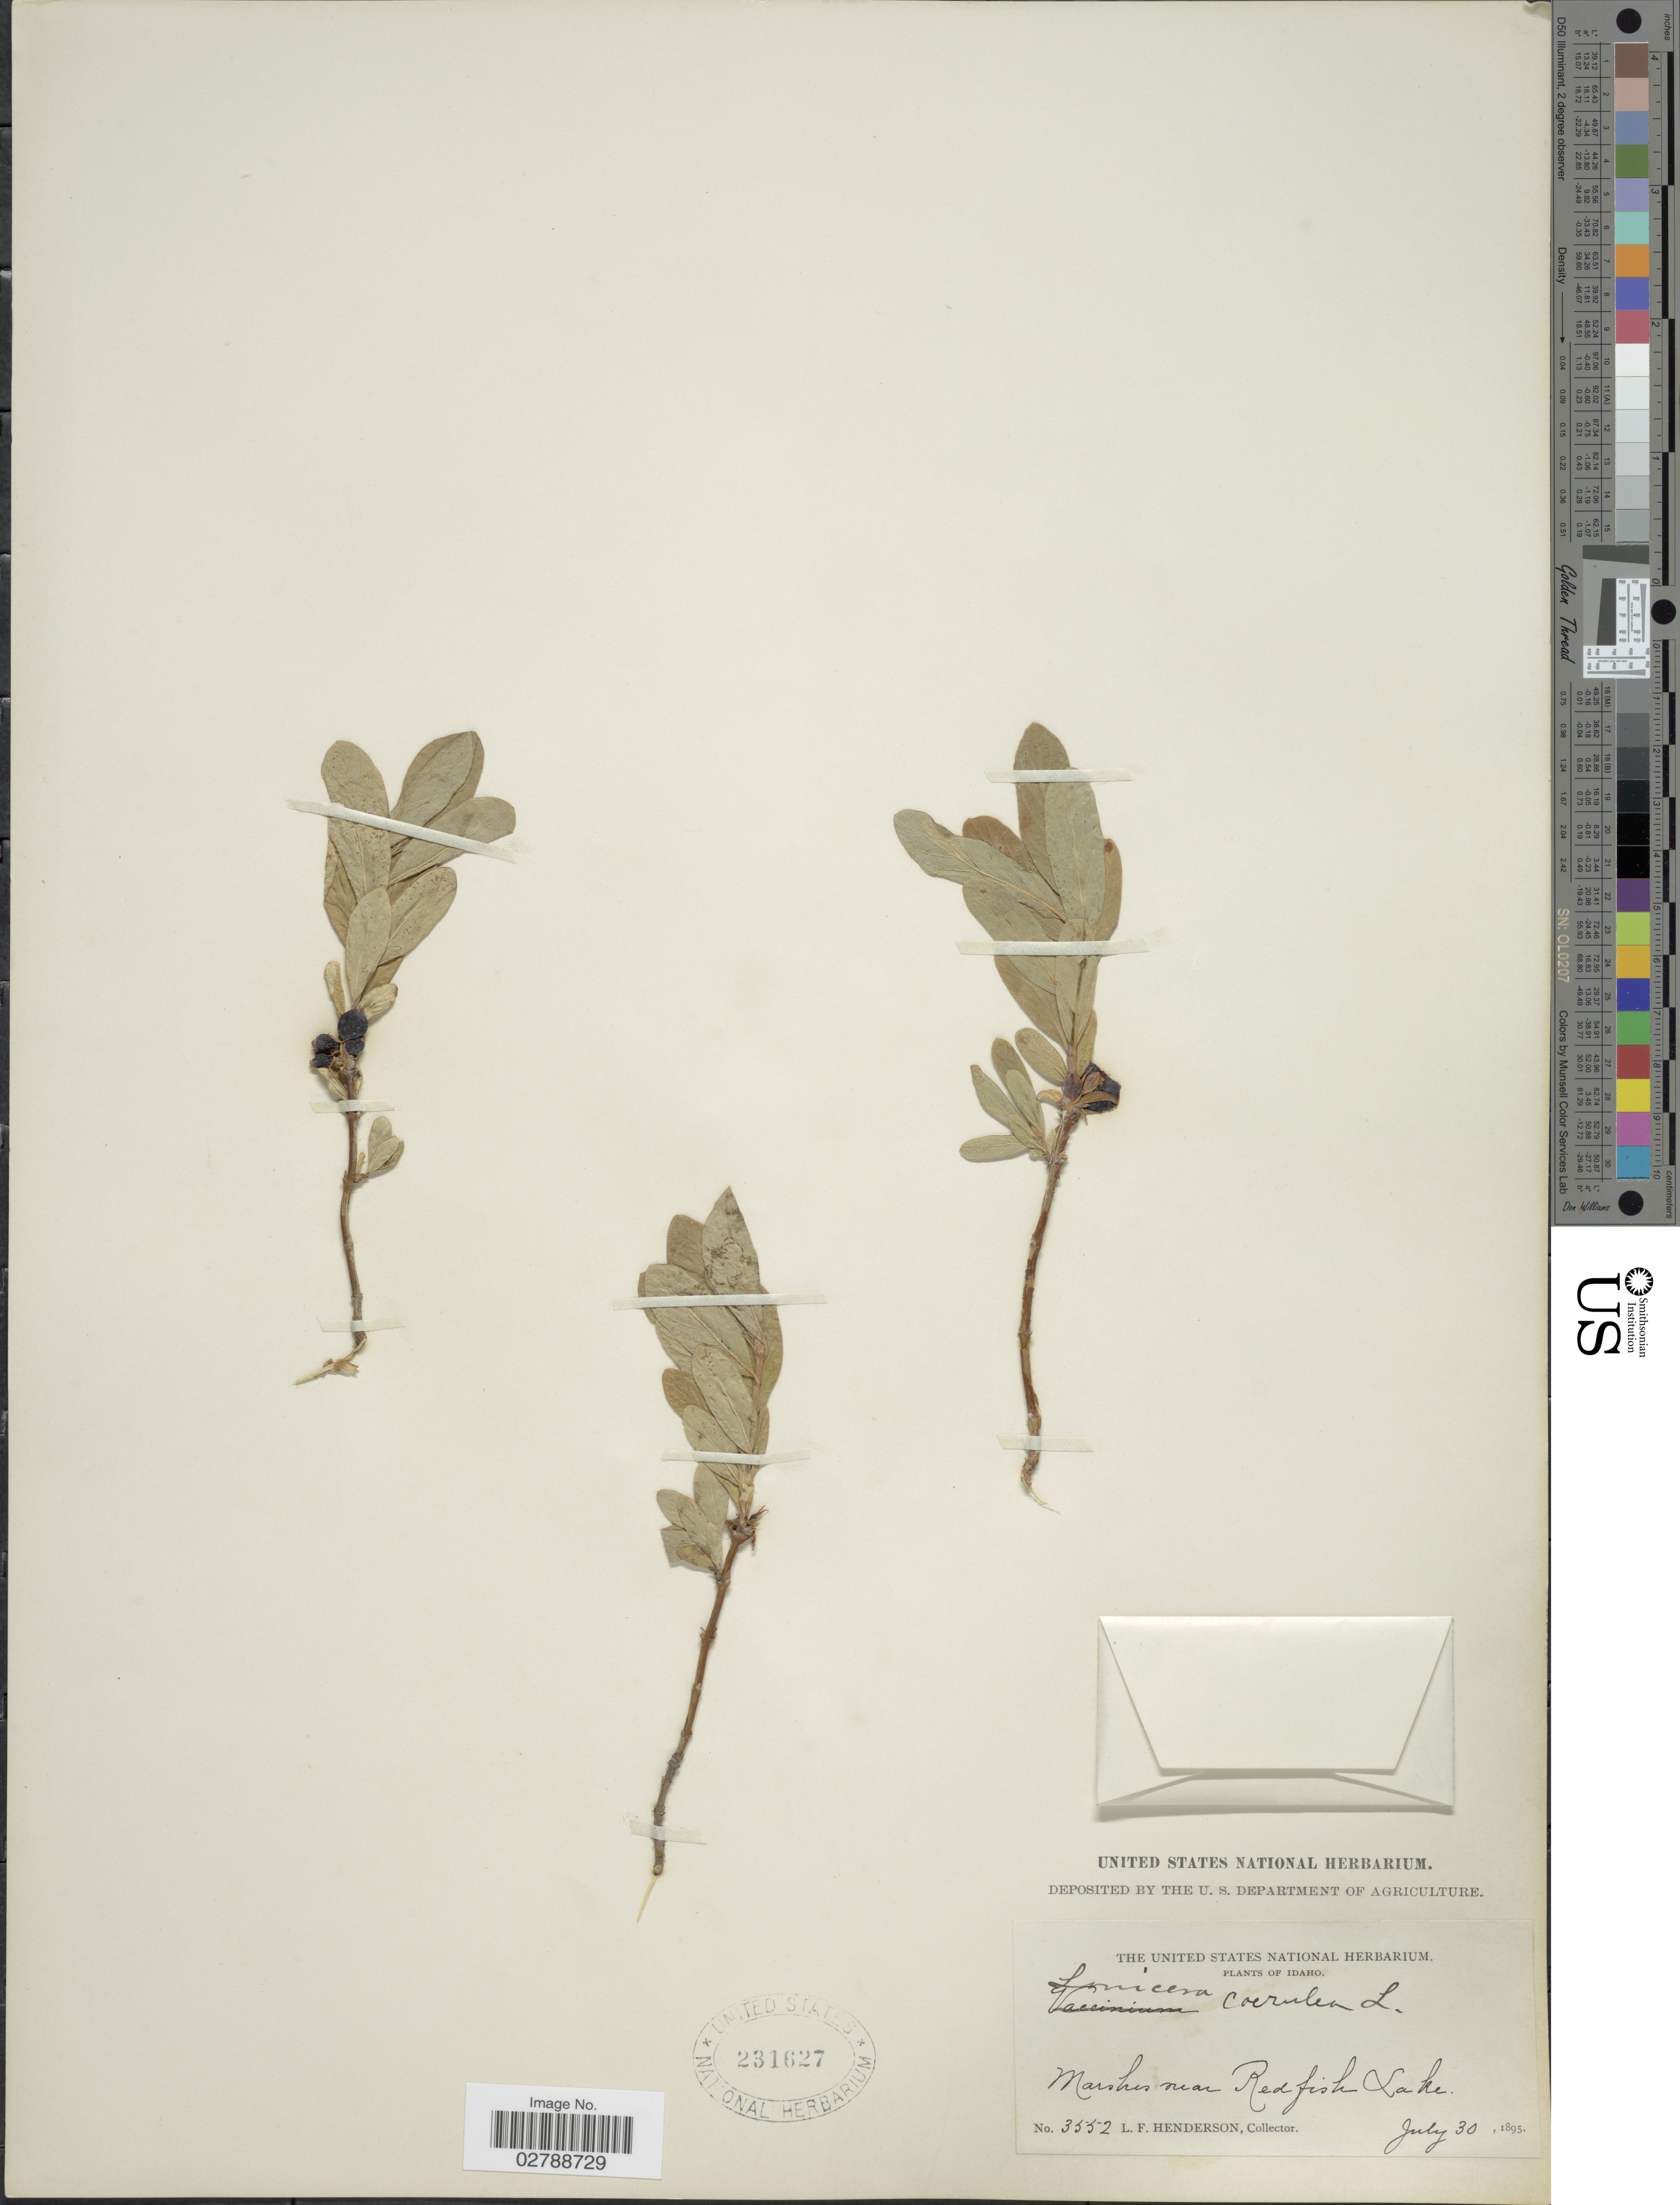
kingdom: Plantae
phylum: Tracheophyta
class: Magnoliopsida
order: Dipsacales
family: Caprifoliaceae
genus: Lonicera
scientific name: Lonicera caerulea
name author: L.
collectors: L. Henderson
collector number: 3552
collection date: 1895-07-30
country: United States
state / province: Idaho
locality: Marshes near Red fish Lake.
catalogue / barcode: US 231627